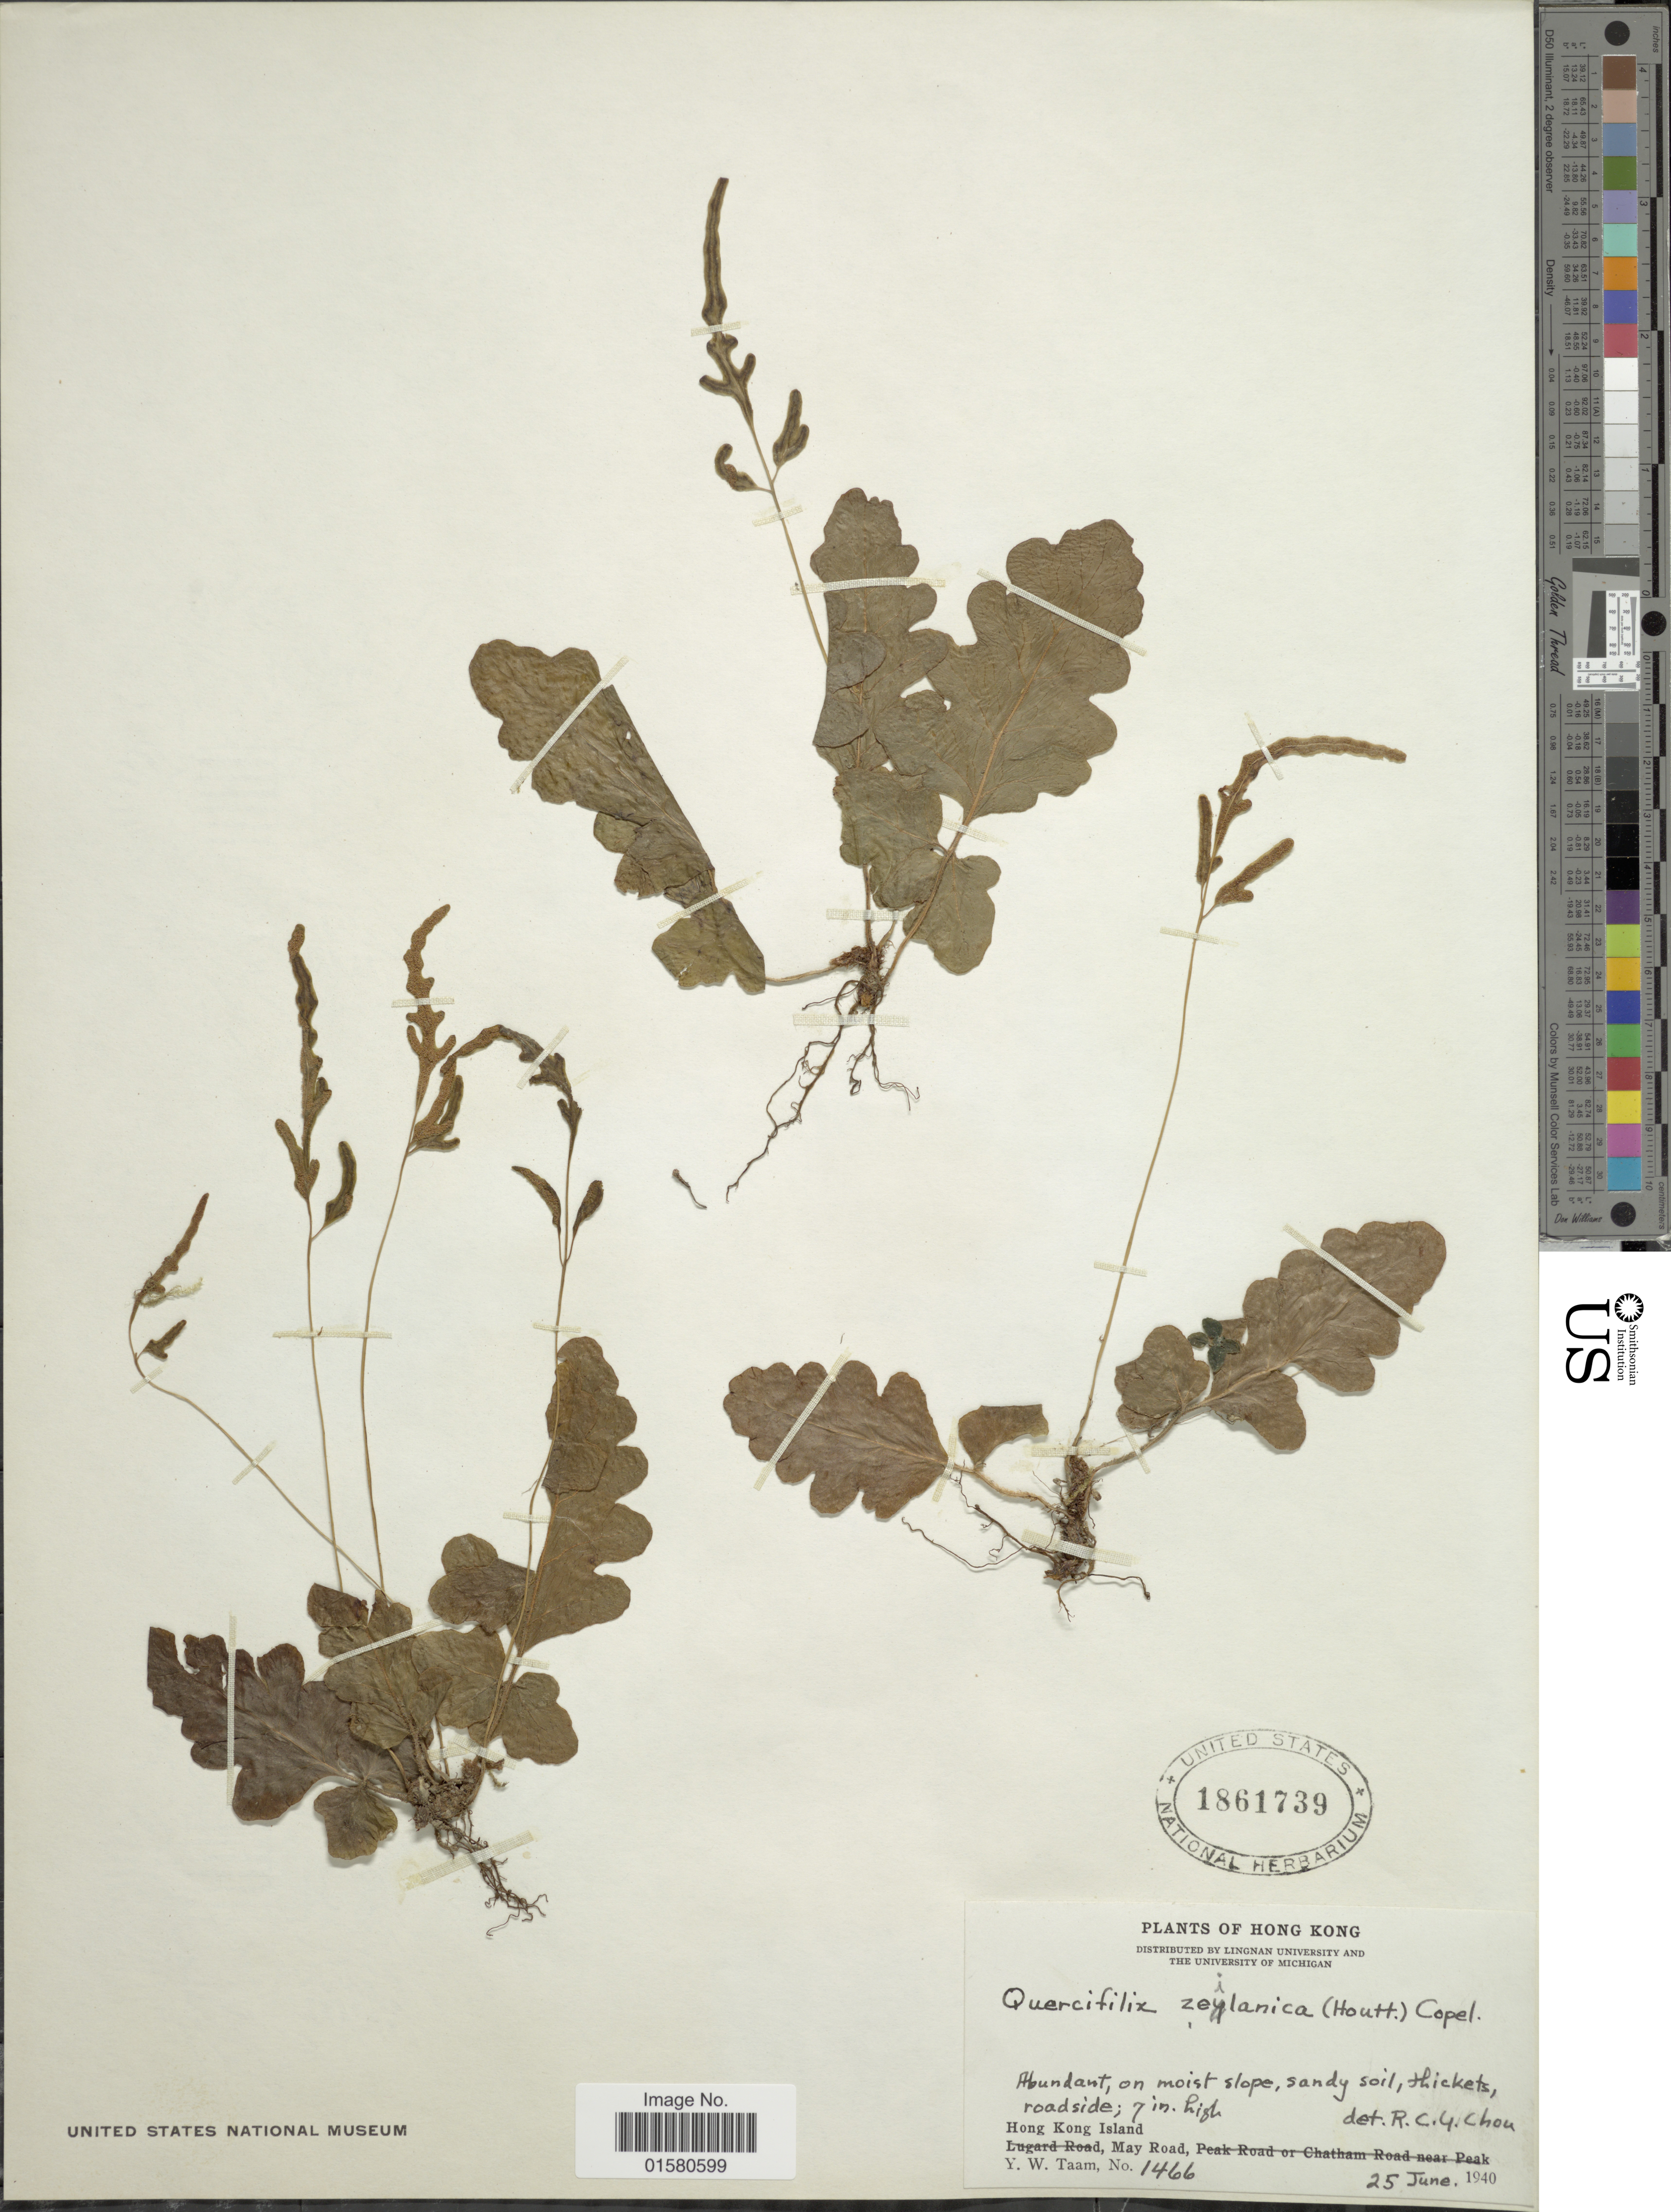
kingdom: Plantae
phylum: Tracheophyta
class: Polypodiopsida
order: Polypodiales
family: Tectariaceae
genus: Tectaria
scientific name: Tectaria zeilanica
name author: (Houtt.) Sledge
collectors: Y. W. Taam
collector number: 1466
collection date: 1940-06-25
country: China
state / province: Hong Kong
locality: Hong Kong Island. May Road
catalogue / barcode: US 1861739